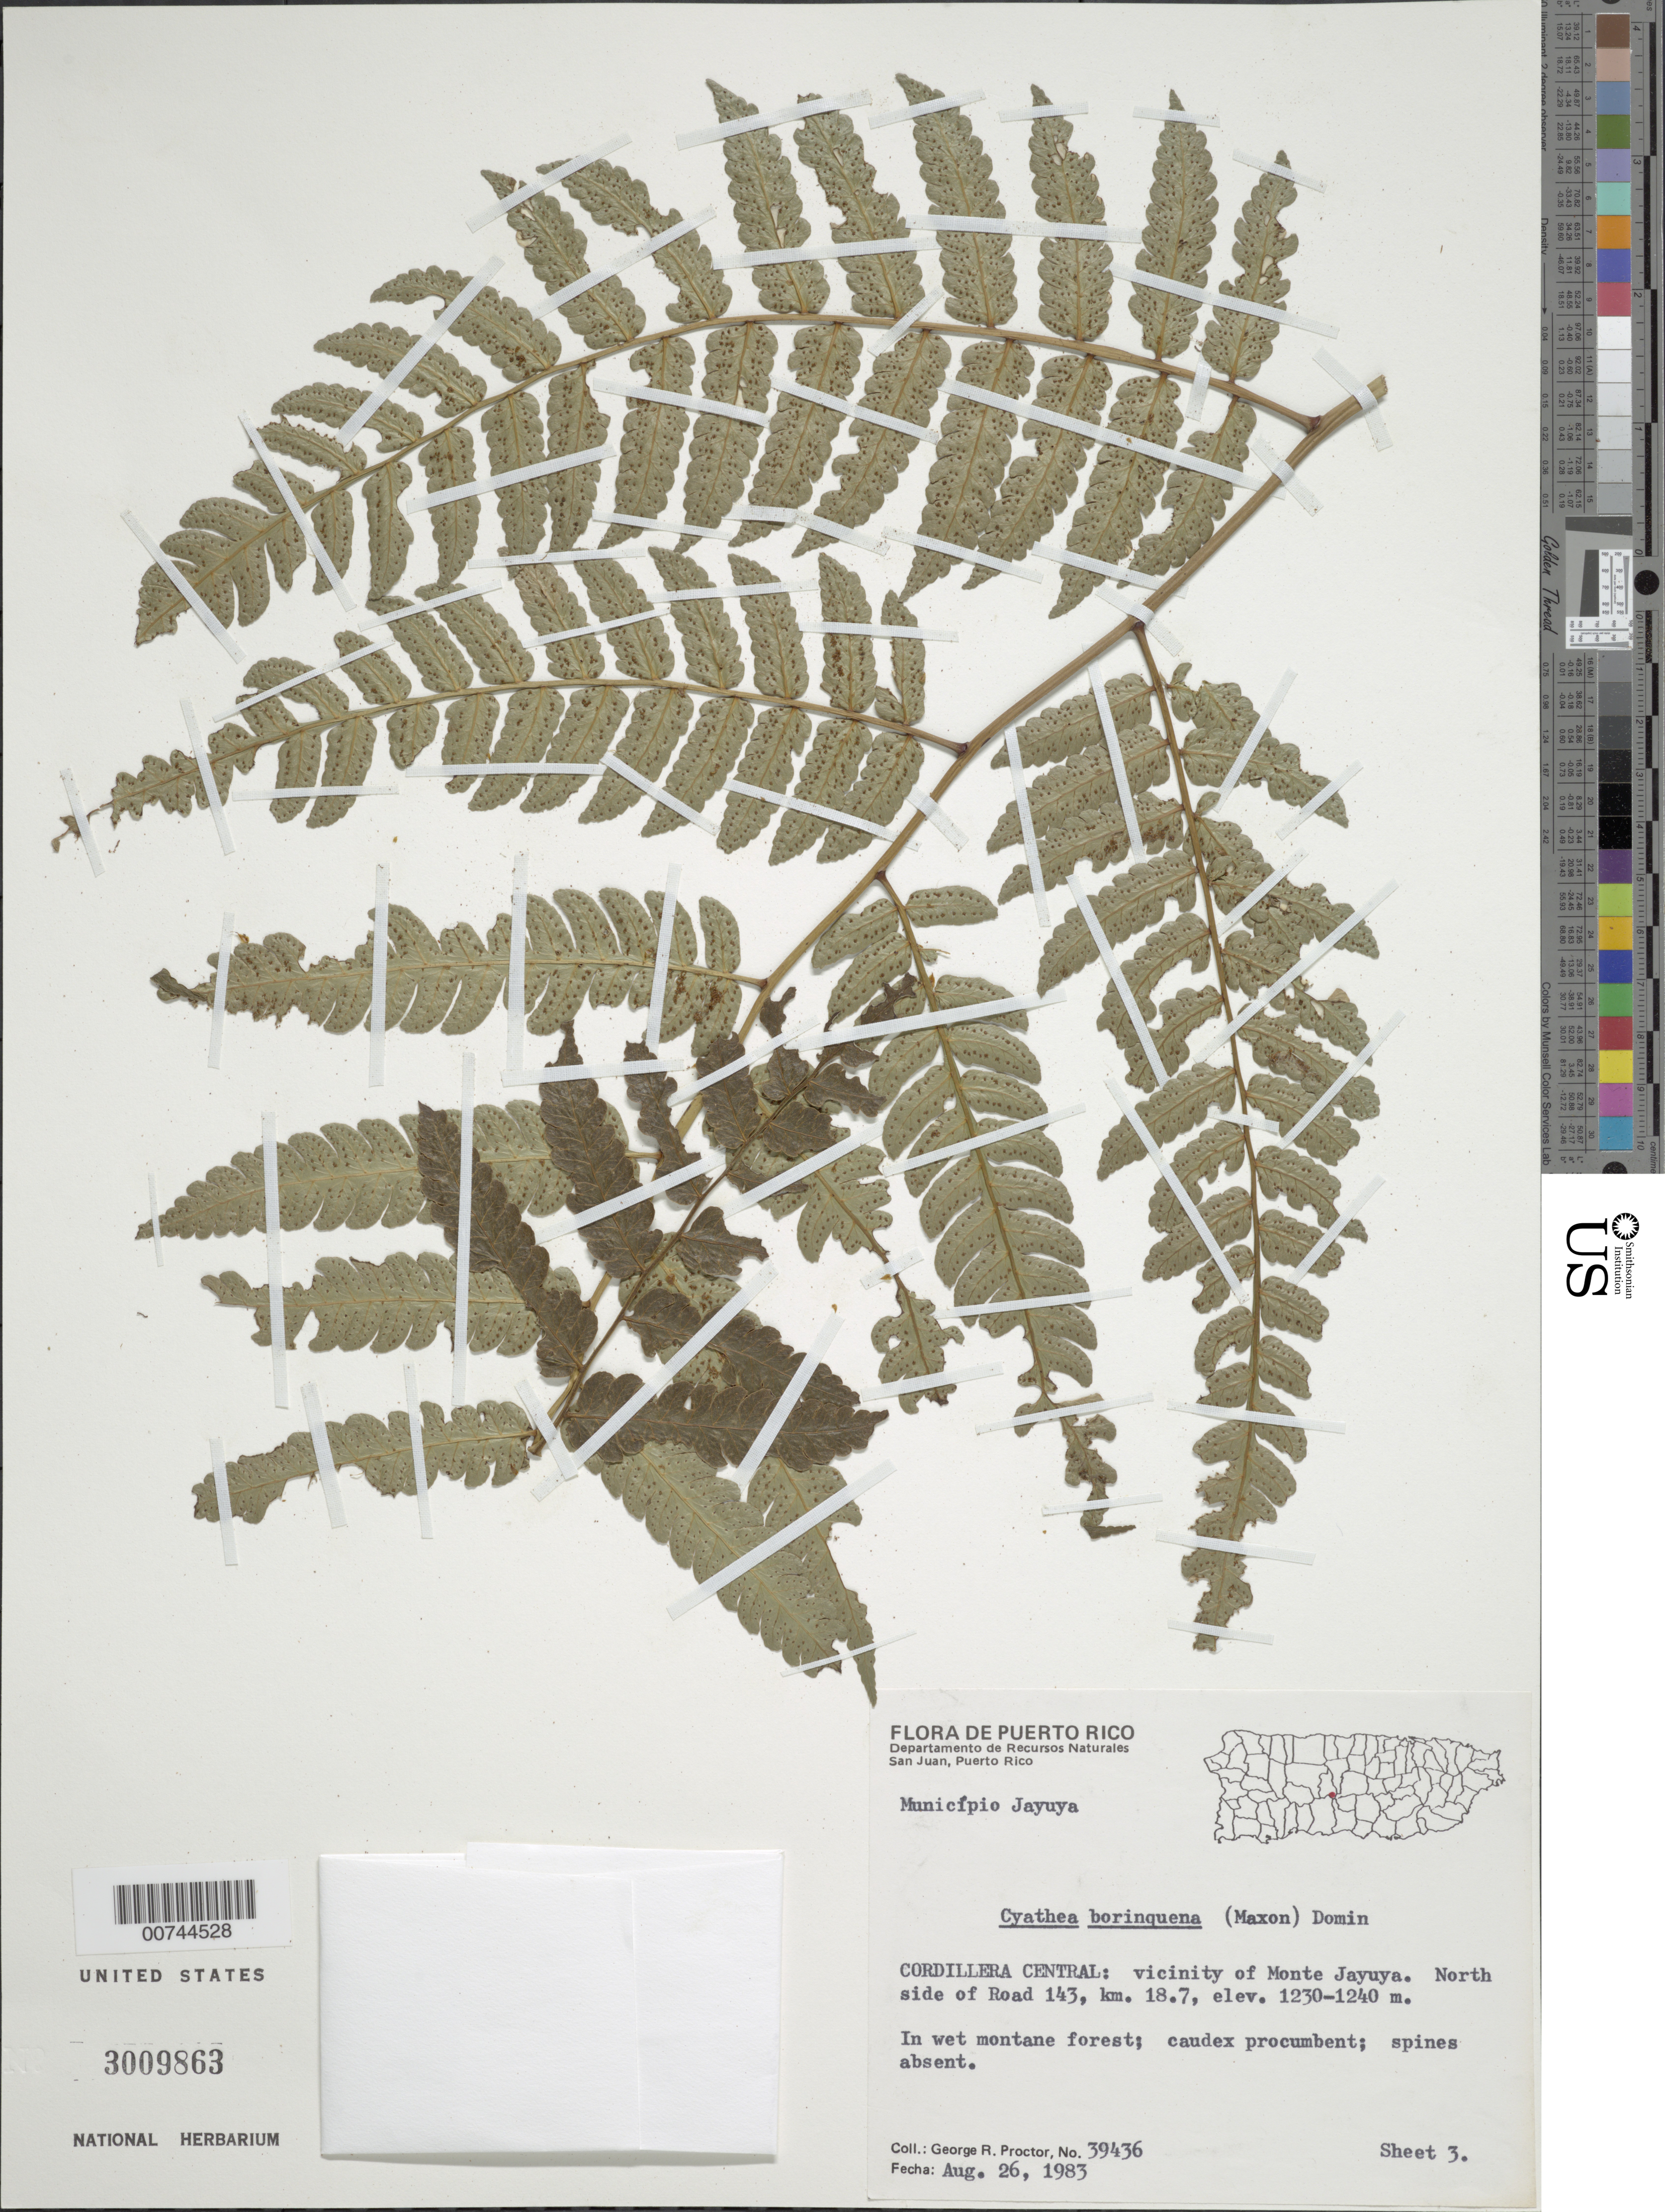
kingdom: Plantae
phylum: Tracheophyta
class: Polypodiopsida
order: Cyatheales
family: Cyatheaceae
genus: Cyathea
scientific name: Cyathea borinquena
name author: (Maxon) Domin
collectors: G. R. Proctor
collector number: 39436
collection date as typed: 26 Aug 1983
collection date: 1983-08-26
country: Puerto Rico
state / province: Jayuya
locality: Cordillera Central: vicinity of Monte Jayuya. North side of Road 143, km 18.7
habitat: In wet montane forest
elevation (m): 1230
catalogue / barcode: US 3009863